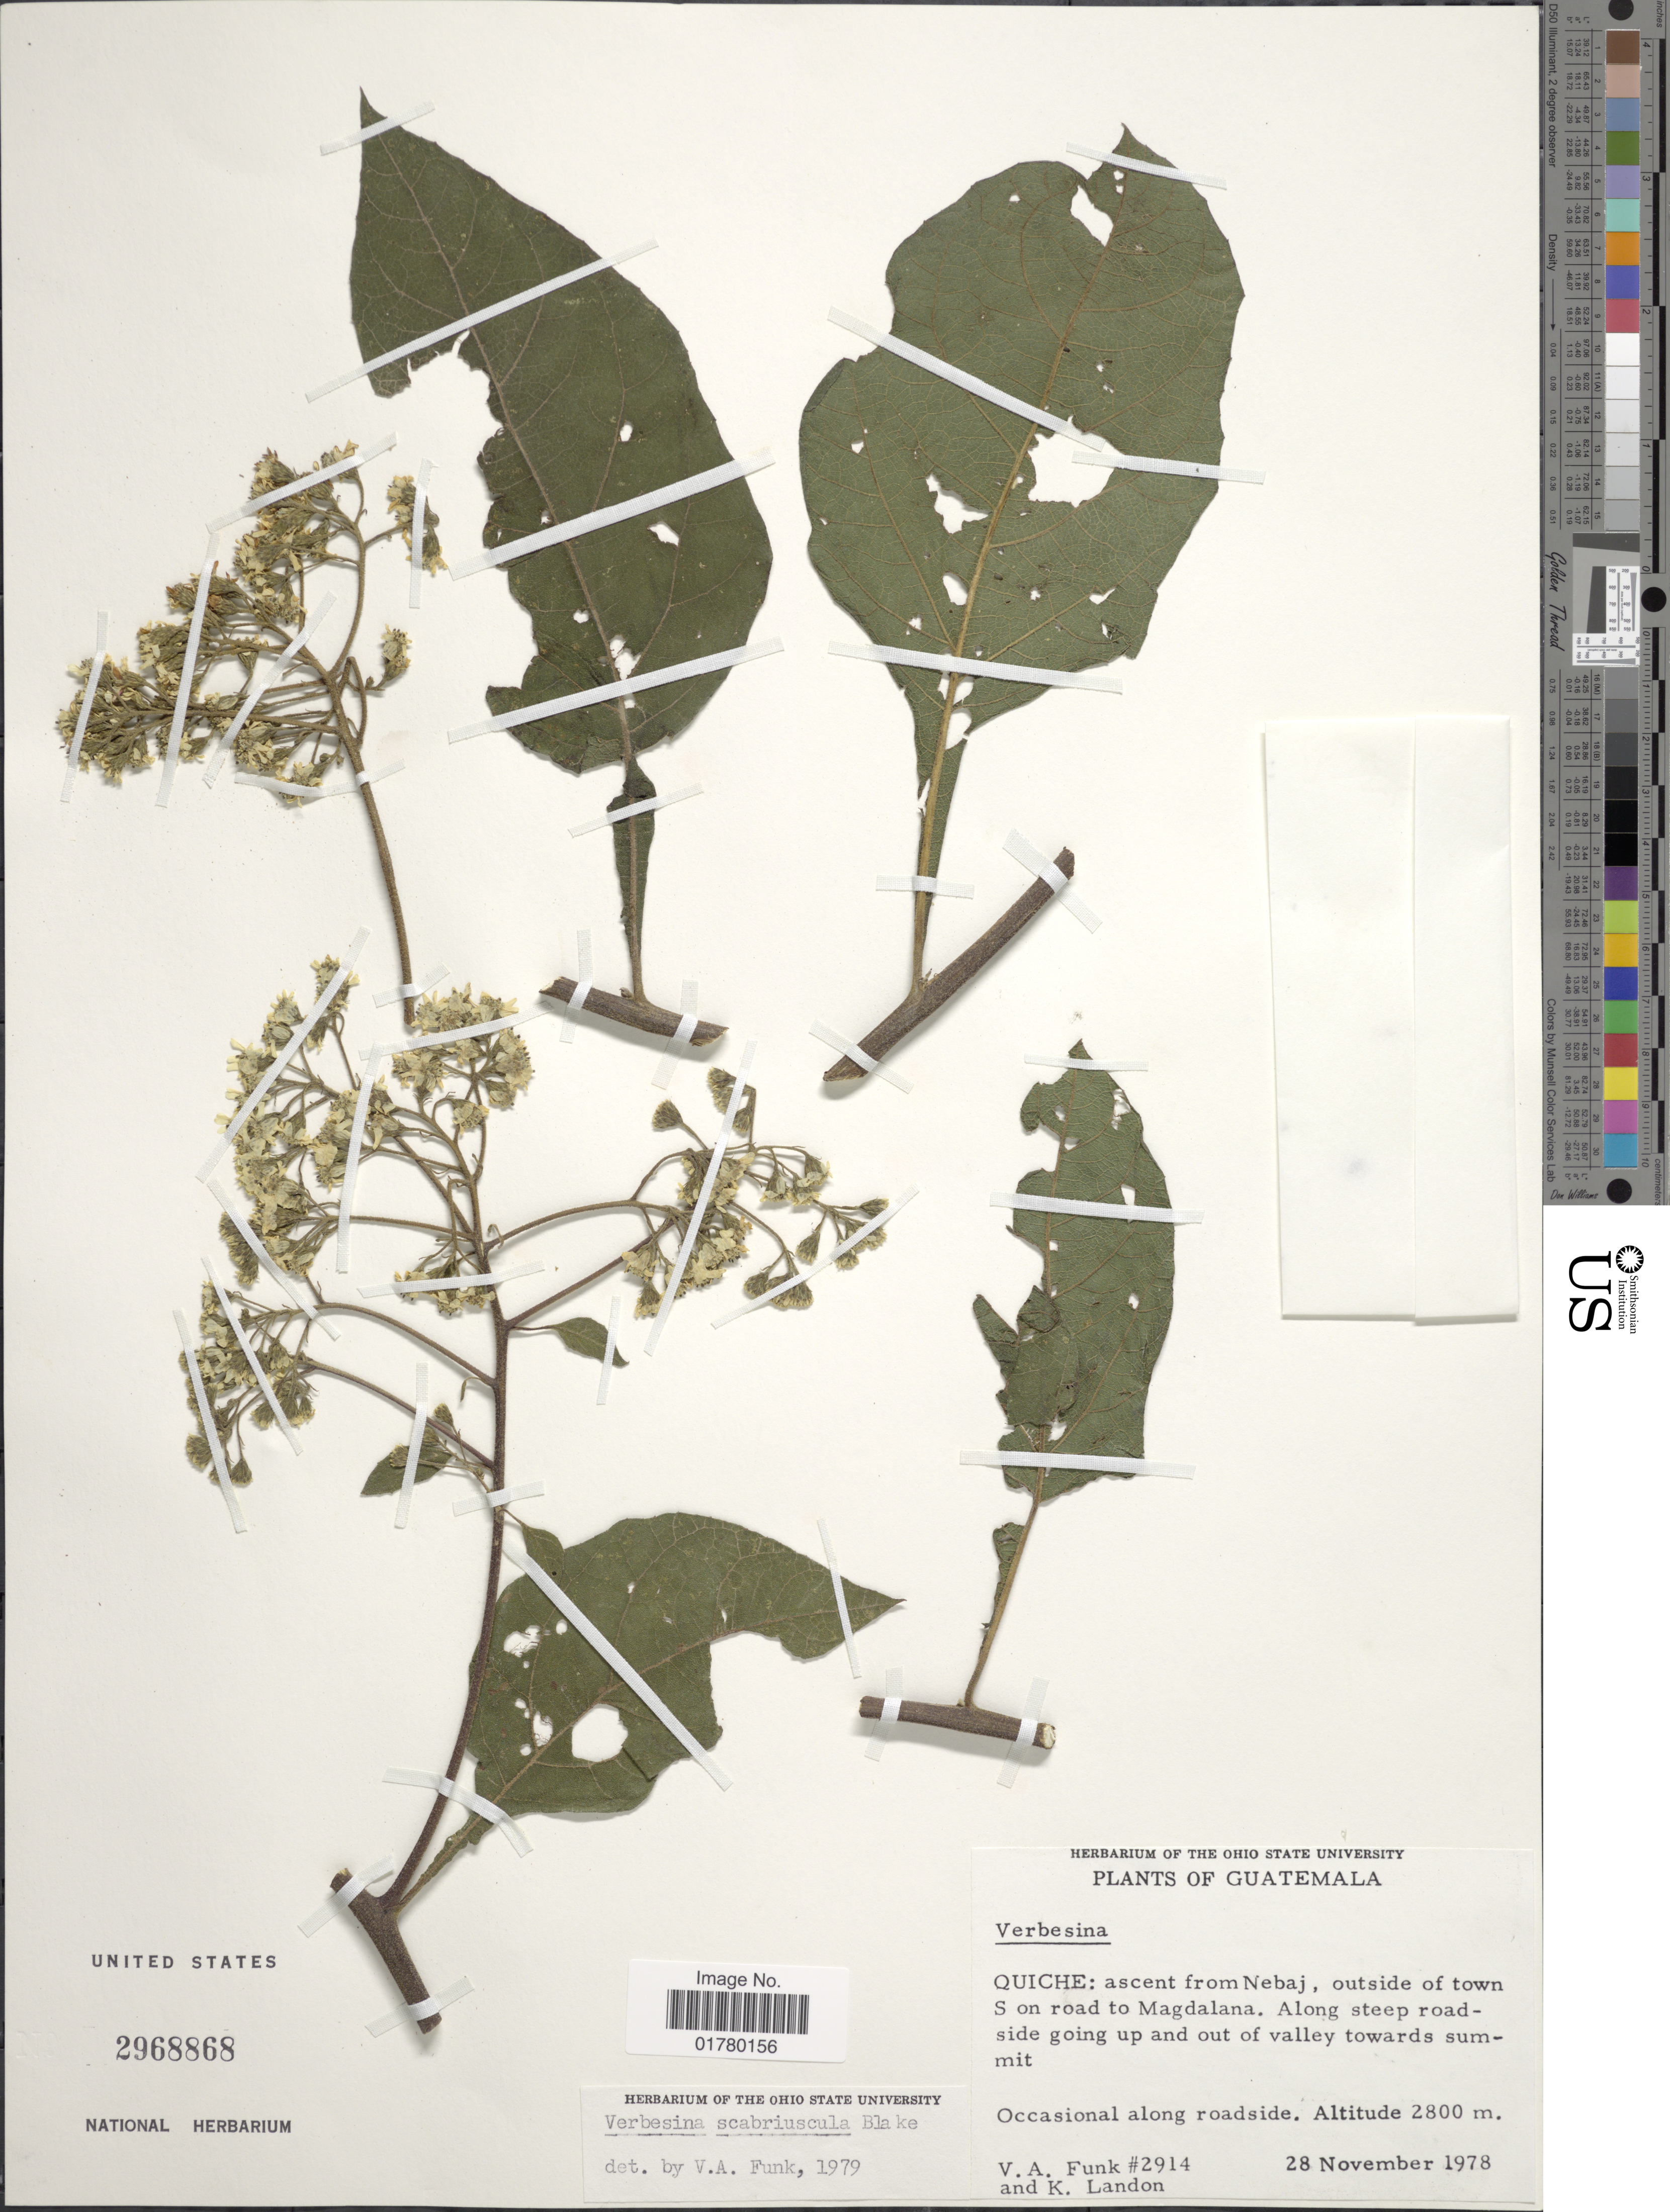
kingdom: Plantae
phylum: Tracheophyta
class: Magnoliopsida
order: Asterales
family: Asteraceae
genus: Verbesina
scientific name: Verbesina scabriuscula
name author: S.F. Blake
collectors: V. Funk & K. C. Landon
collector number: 2914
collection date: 1978-11-28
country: Guatemala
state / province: El Quiché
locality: Ascent from Nebaj, outside of town S on road to Magdalana. Along steep roadside going up and out of valley towards summit, Occasional along roadside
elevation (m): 2800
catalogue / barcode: US 2968868